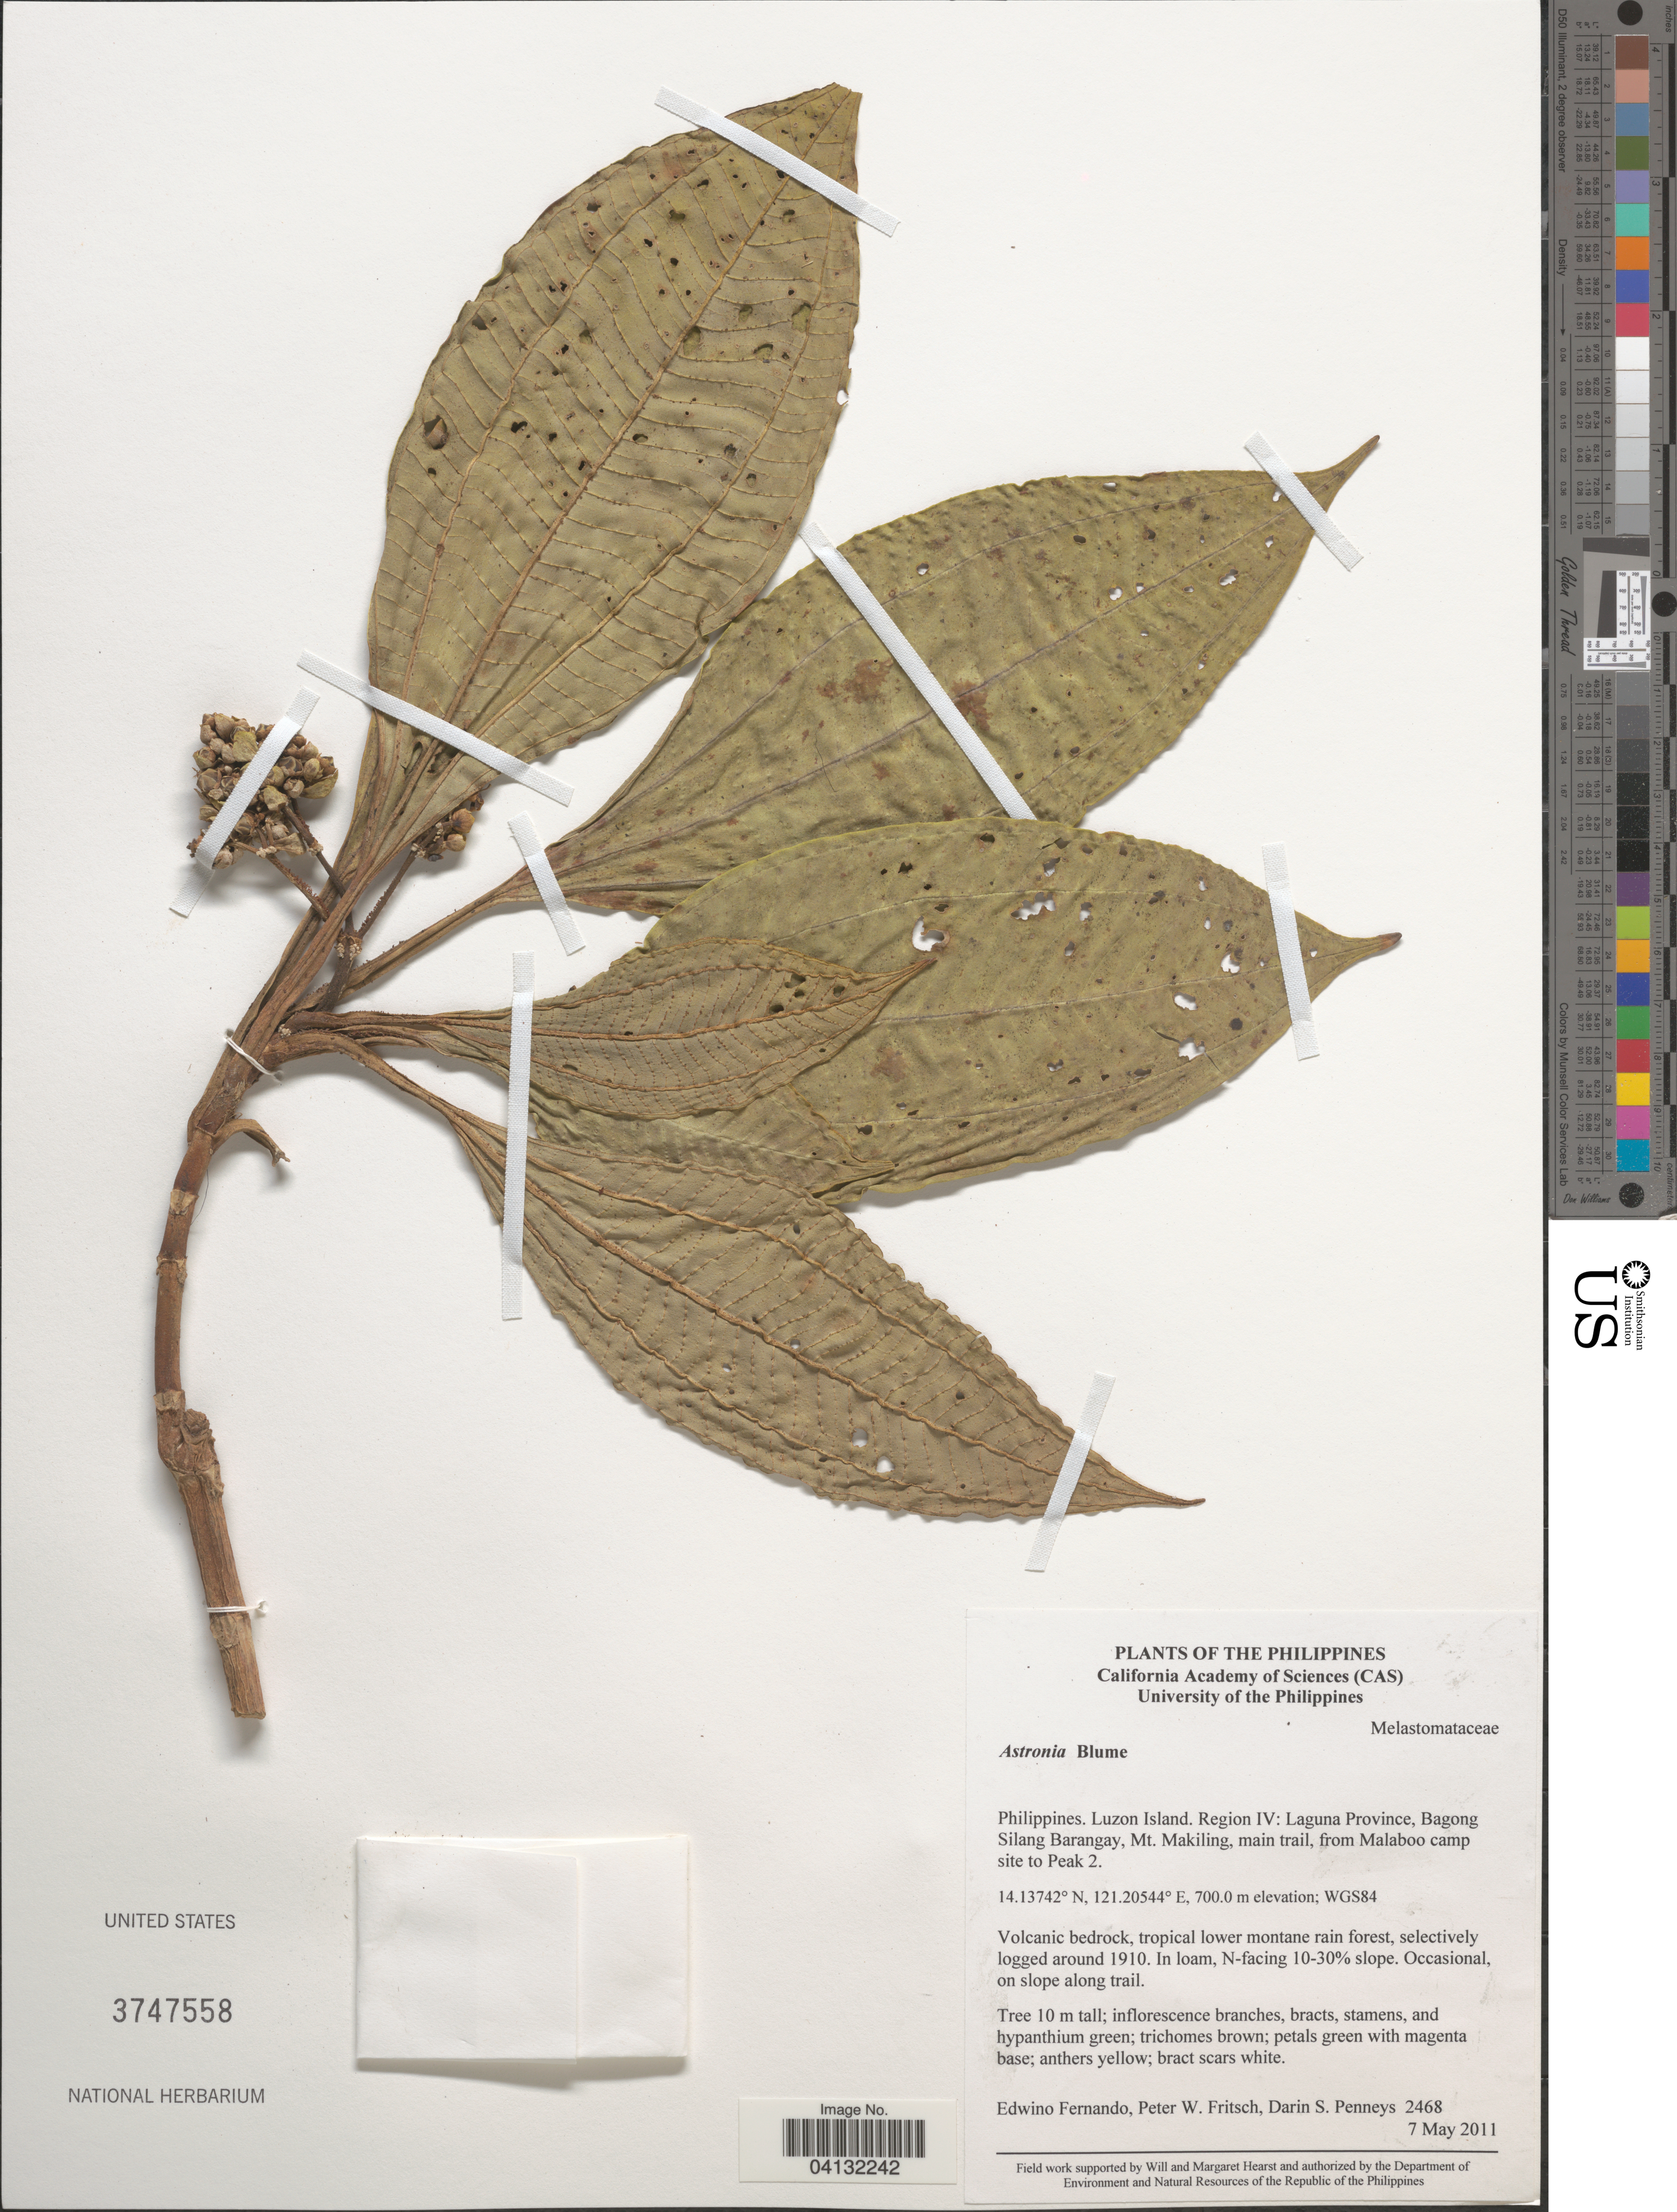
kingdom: Plantae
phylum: Tracheophyta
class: Magnoliopsida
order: Myrtales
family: Melastomataceae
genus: Astronia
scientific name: Astronia sp.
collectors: E. S. Fernando, P. W. Fritsch & D. S. Penneys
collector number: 2468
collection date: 2011-05-07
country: Philippines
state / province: Calabarzon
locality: Luzon Island. Region IV: Laguna Province, Bagong Silang Barangay, Mt. Makiling, main trail, from Malaboo camp site to Peak 2. WGS84. N-facing 10-30% slope.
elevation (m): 700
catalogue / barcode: US 3747558